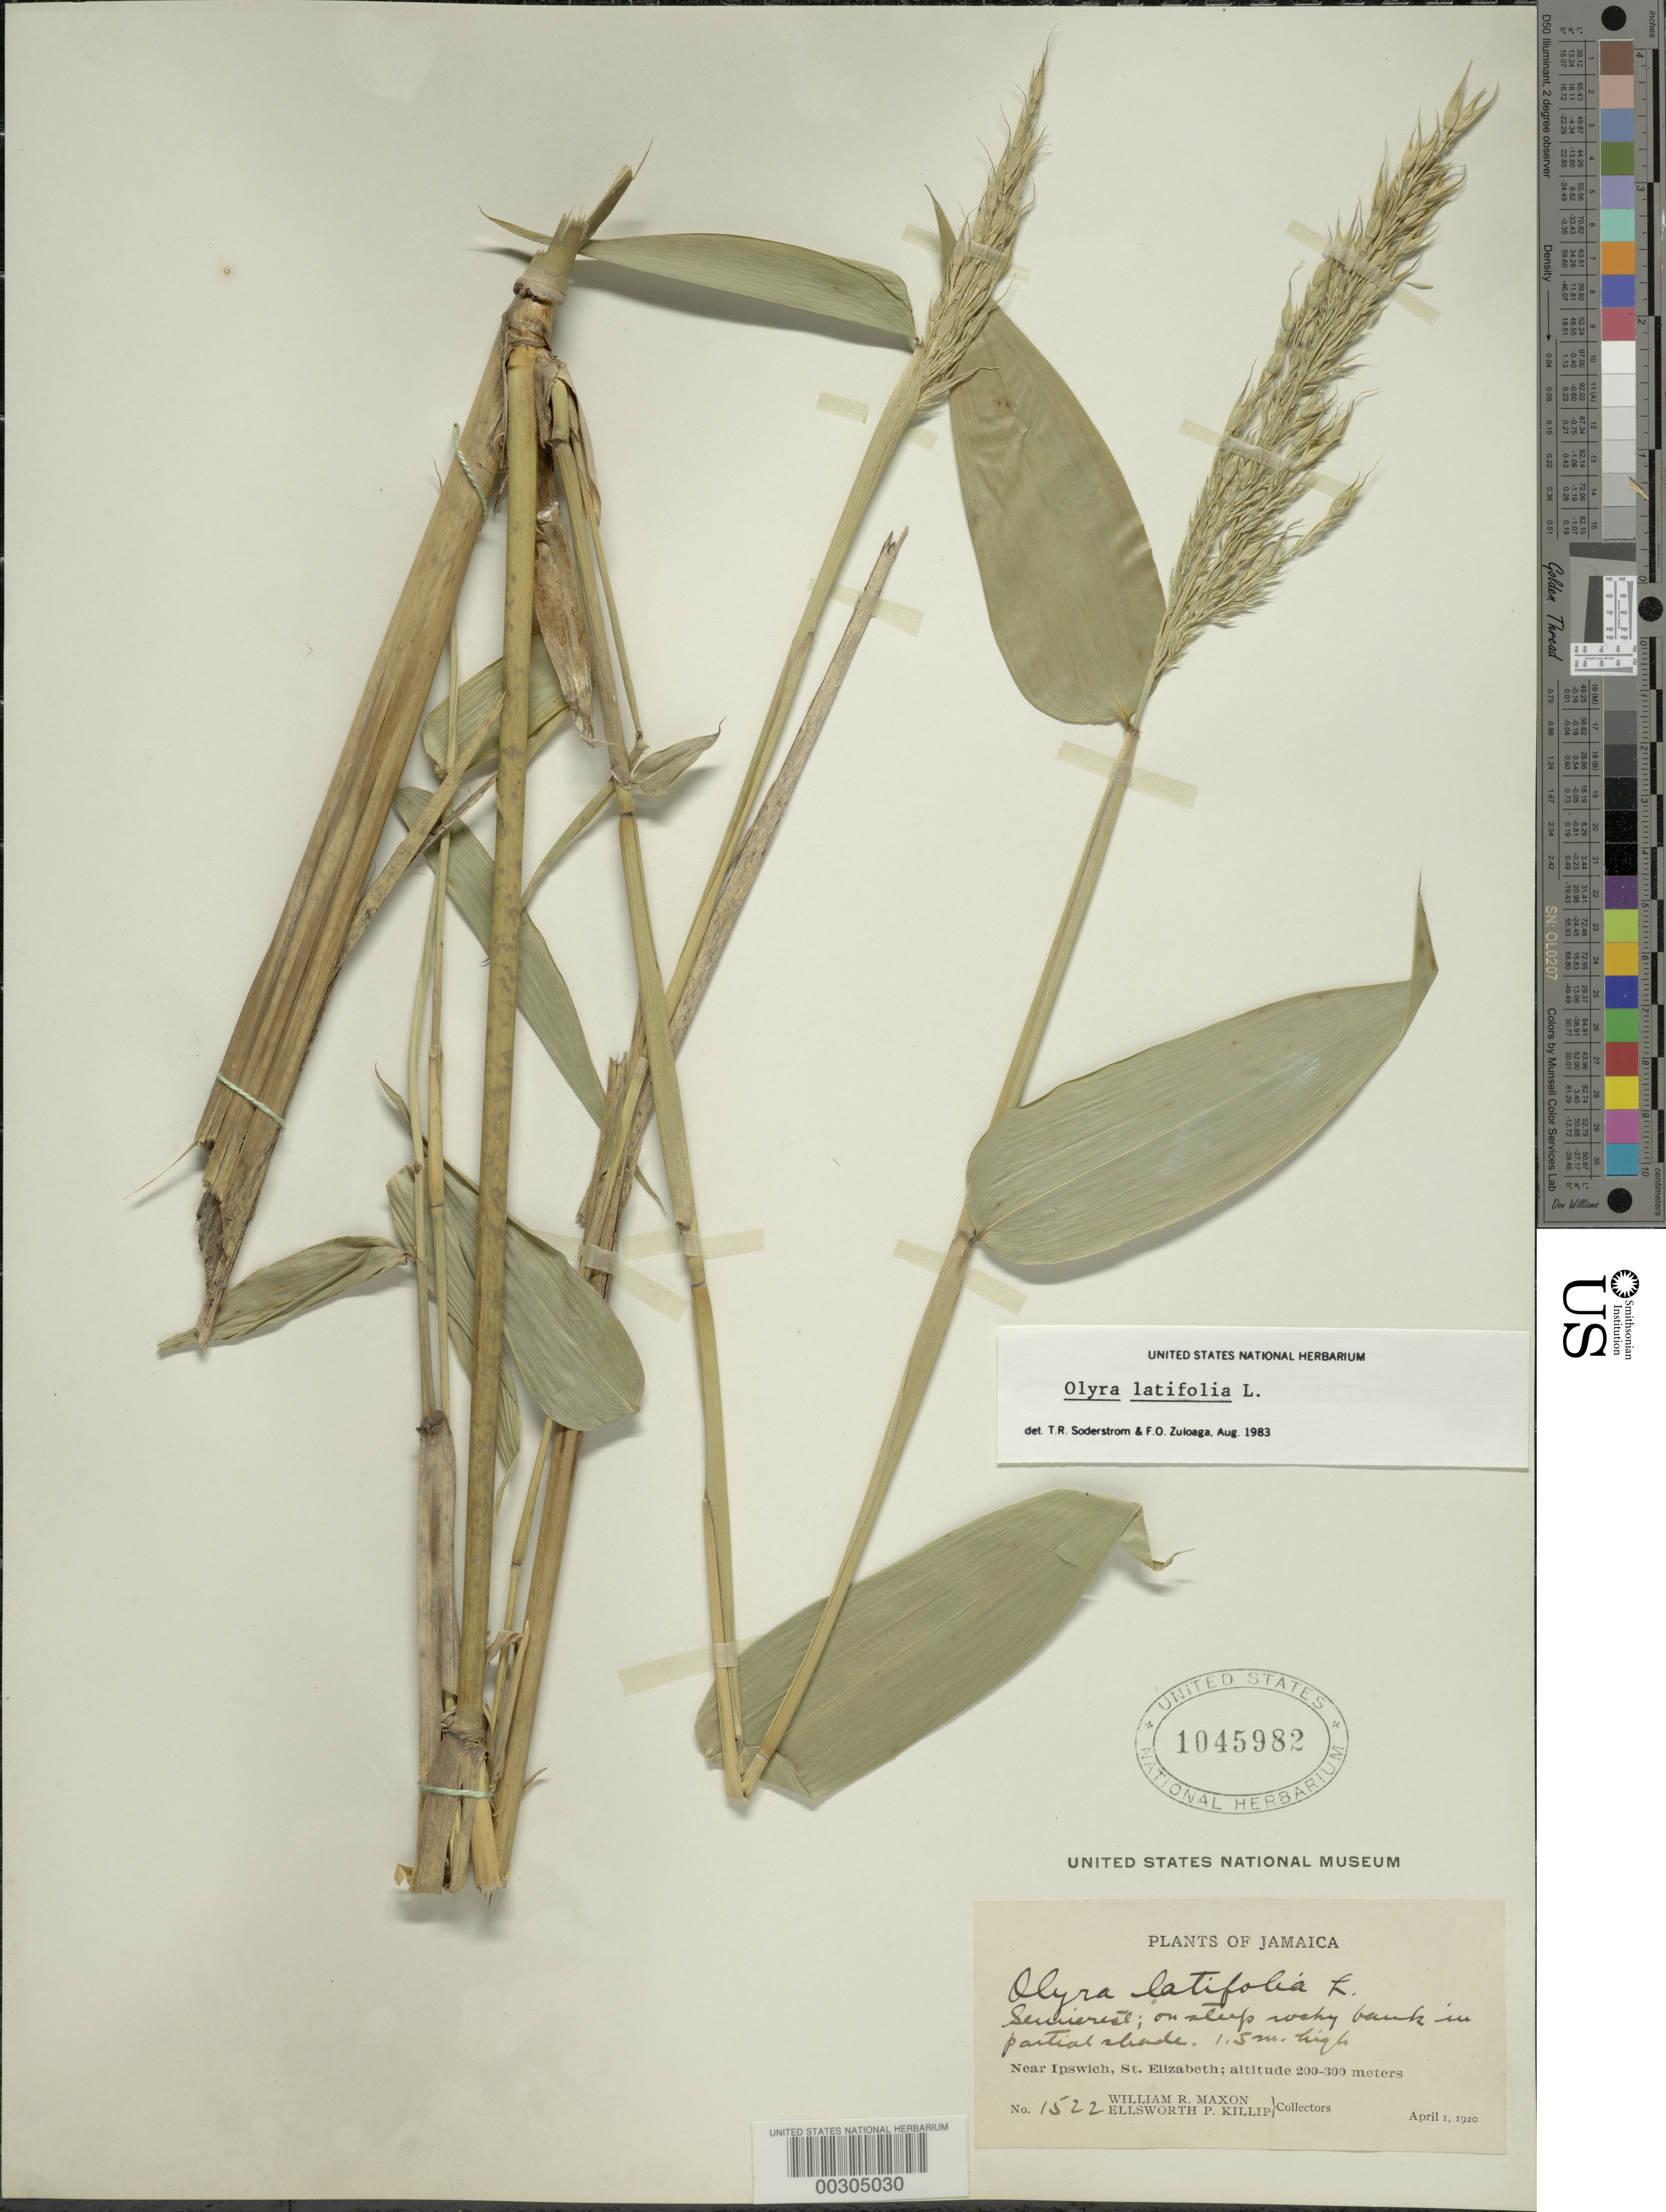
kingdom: Plantae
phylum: Tracheophyta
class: Liliopsida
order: Poales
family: Poaceae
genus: Olyra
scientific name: Olyra latifolia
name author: L.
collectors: W. R. Maxon & E. P. Killip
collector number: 1522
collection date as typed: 01 Apr 1920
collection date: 1920-04-01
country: Jamaica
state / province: Saint Elizabeth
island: Greater Antilles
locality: Ipswich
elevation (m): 200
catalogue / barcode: US 1045982